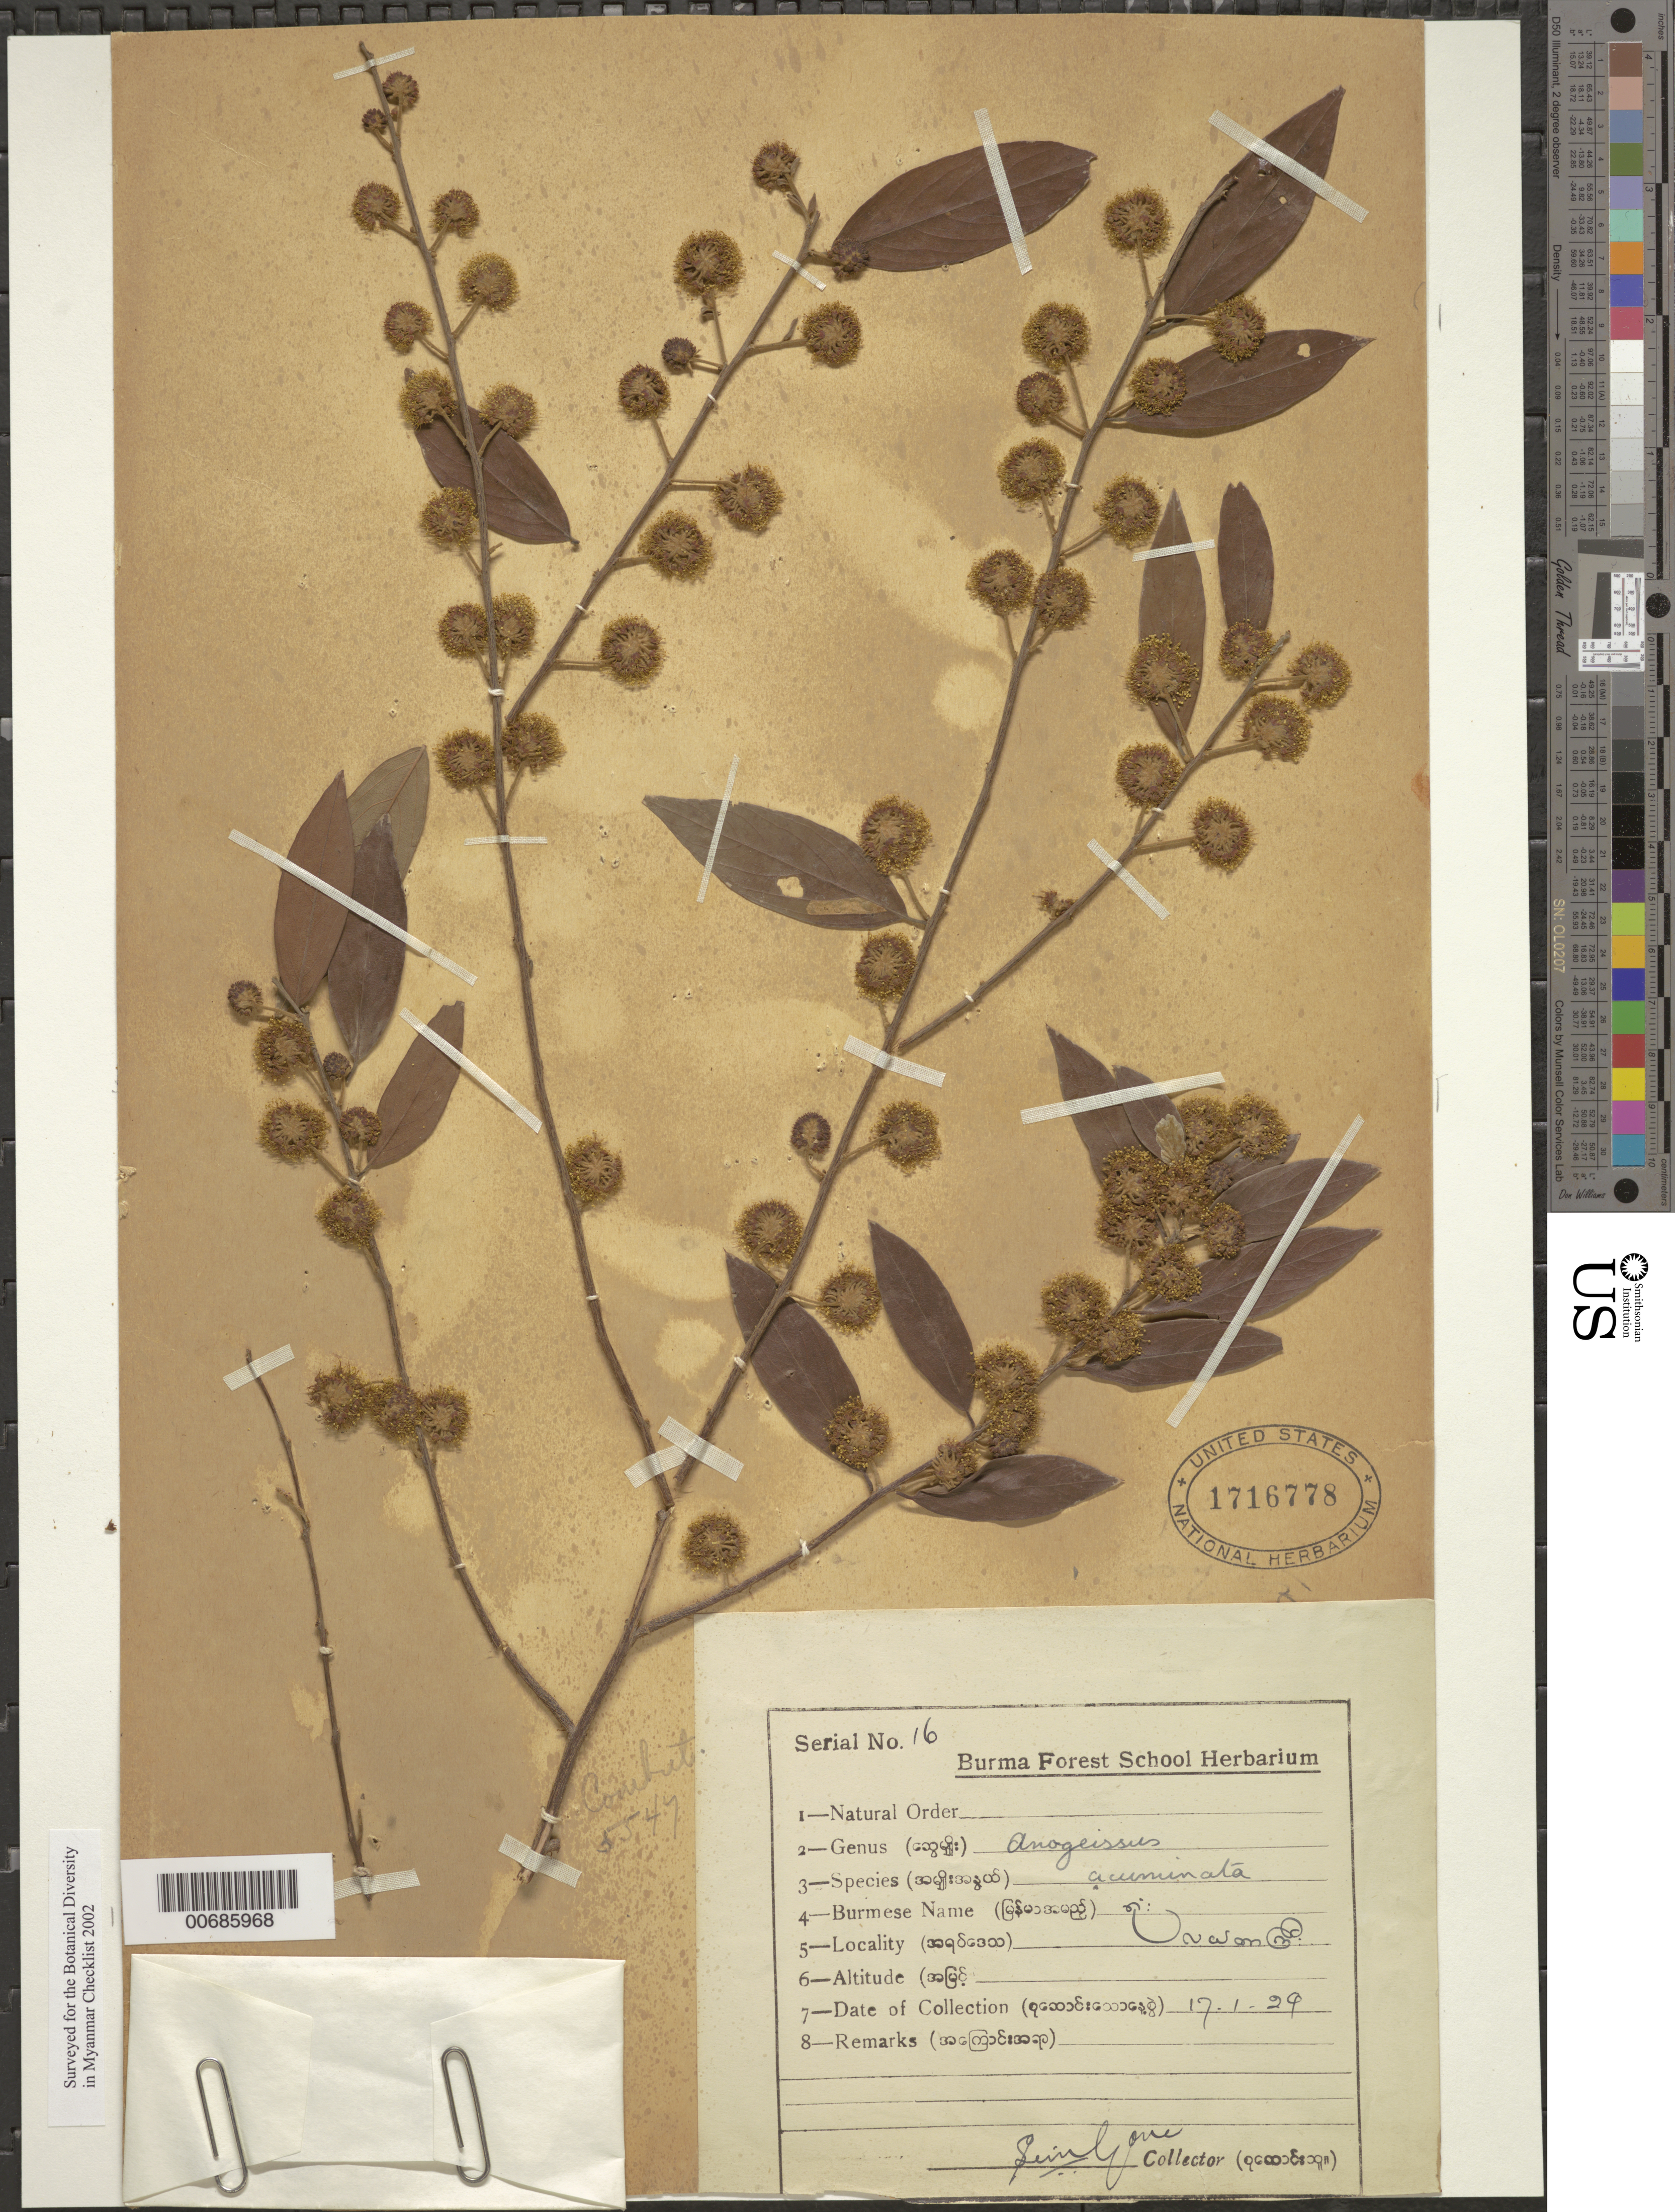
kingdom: Plantae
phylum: Tracheophyta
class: Magnoliopsida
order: Myrtales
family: Combretaceae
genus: Anogeissus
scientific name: Anogeissus acuminata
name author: Wall.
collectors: Burma Forest School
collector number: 16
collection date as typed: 17 Jan 1929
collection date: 1929-01-17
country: Myanmar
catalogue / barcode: US 1716778